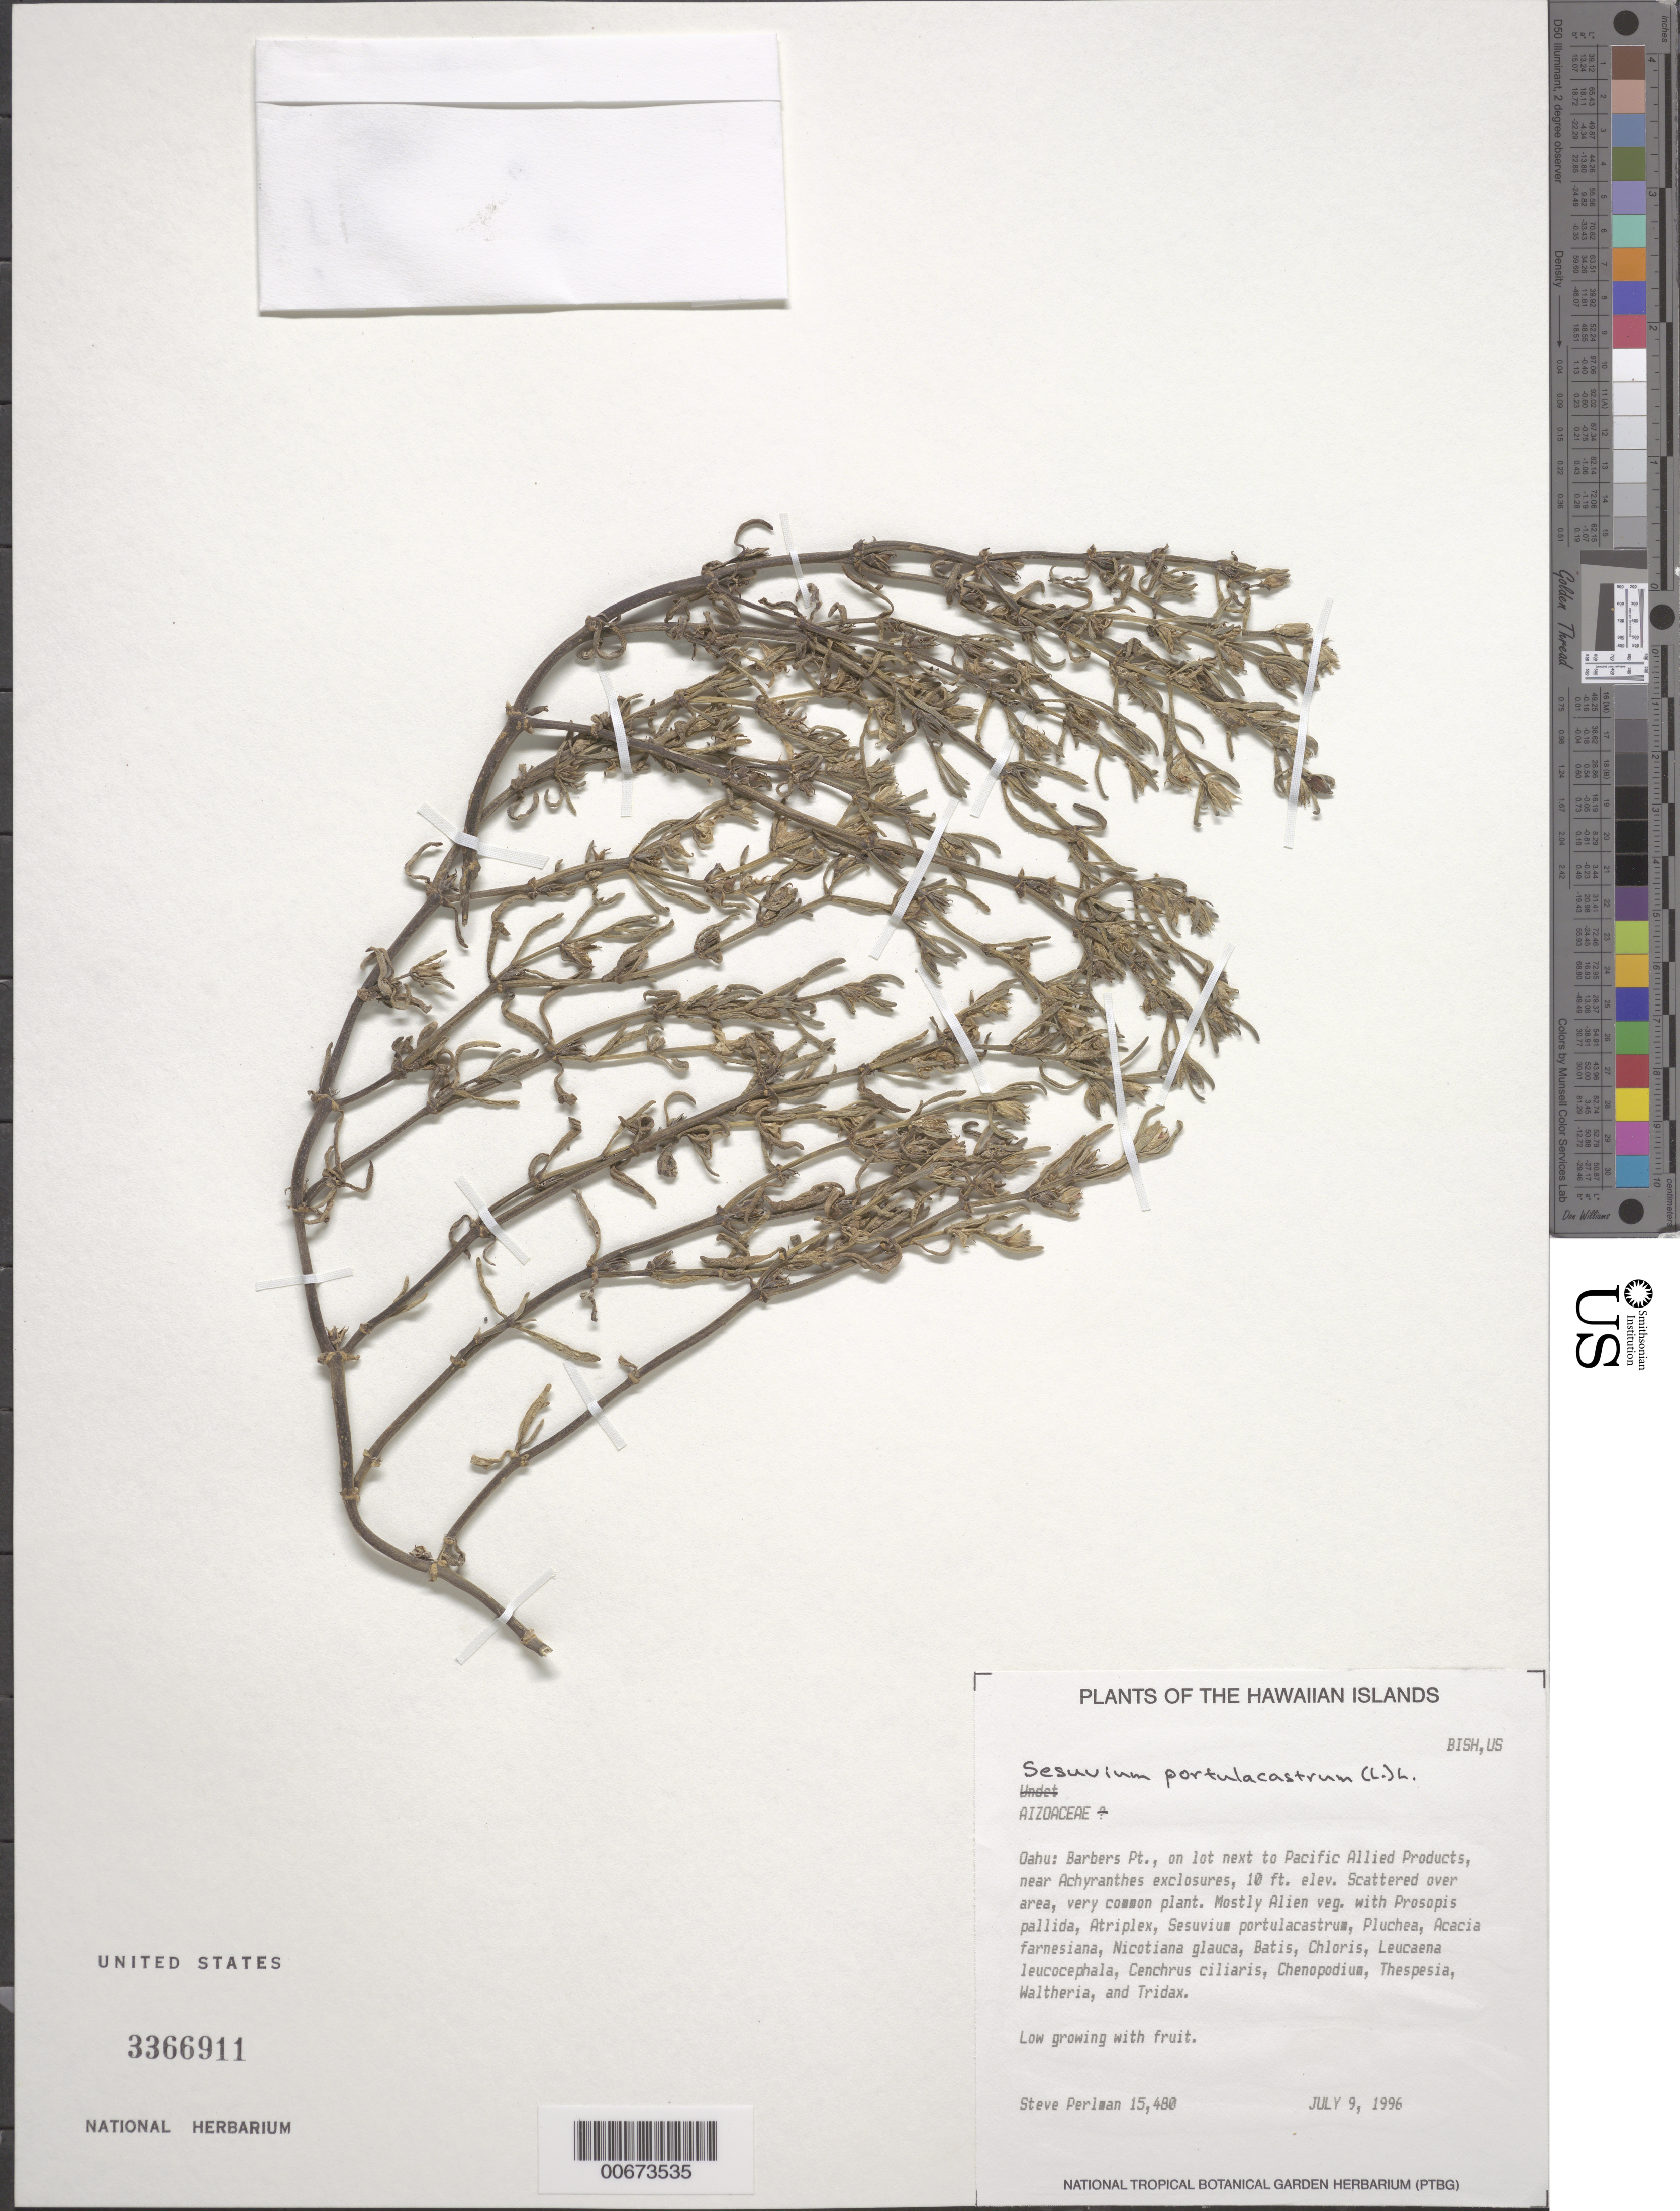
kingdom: Plantae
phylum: Tracheophyta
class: Magnoliopsida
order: Caryophyllales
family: Aizoaceae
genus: Sesuvium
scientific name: Sesuvium revolutifolium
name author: Ortega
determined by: Strong, Mark T., (BOT), Smithsonian Institution - National Museum of Natural History (UNITED STATES)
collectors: S. P. Perlman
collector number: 15480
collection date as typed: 9 Jul 1996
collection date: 1996-07-09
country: United States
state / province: Hawaii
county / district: Honolulu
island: Oahu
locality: Barbers Pt., on lot next to Pacific Allied Products, near Achyranthes exclosures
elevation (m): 3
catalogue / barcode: US 3366911